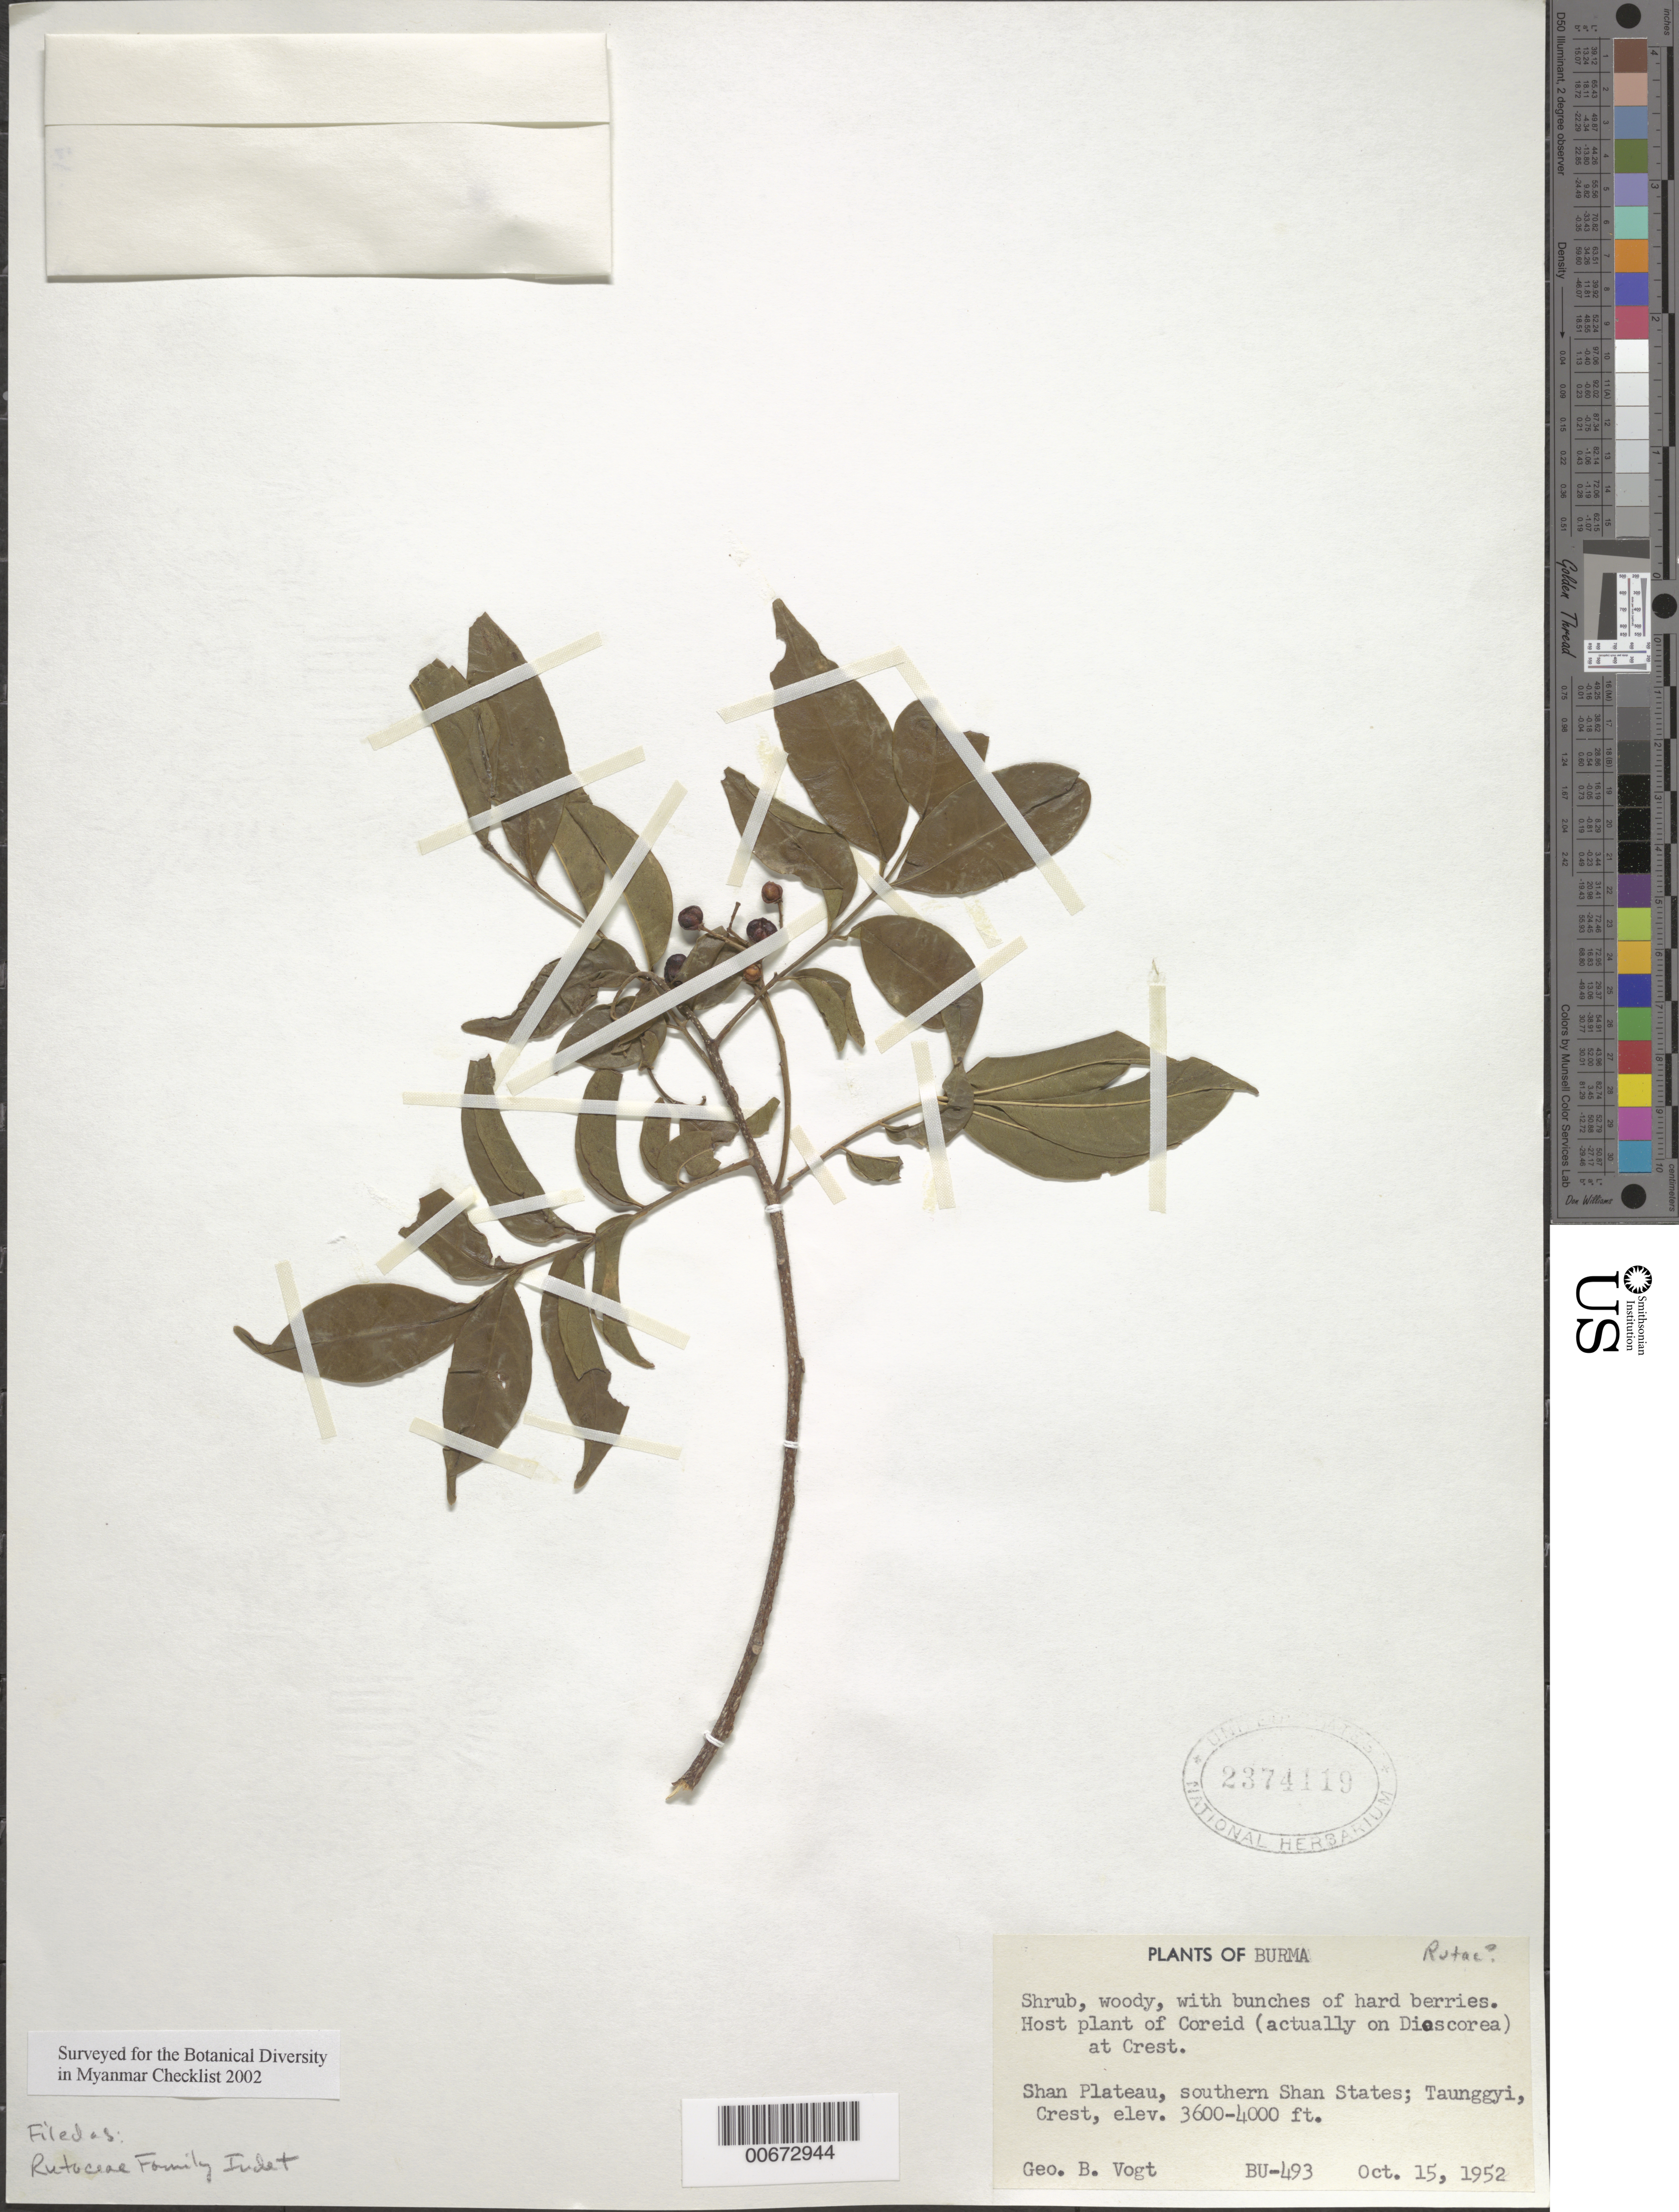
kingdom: Plantae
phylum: Tracheophyta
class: Magnoliopsida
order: Sapindales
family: Rutaceae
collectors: G. Vogt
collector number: BU-493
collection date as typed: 15 Oct 1952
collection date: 1952-10-15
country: Myanmar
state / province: Shan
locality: Taunggi.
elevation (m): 1097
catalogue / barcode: US 2374119